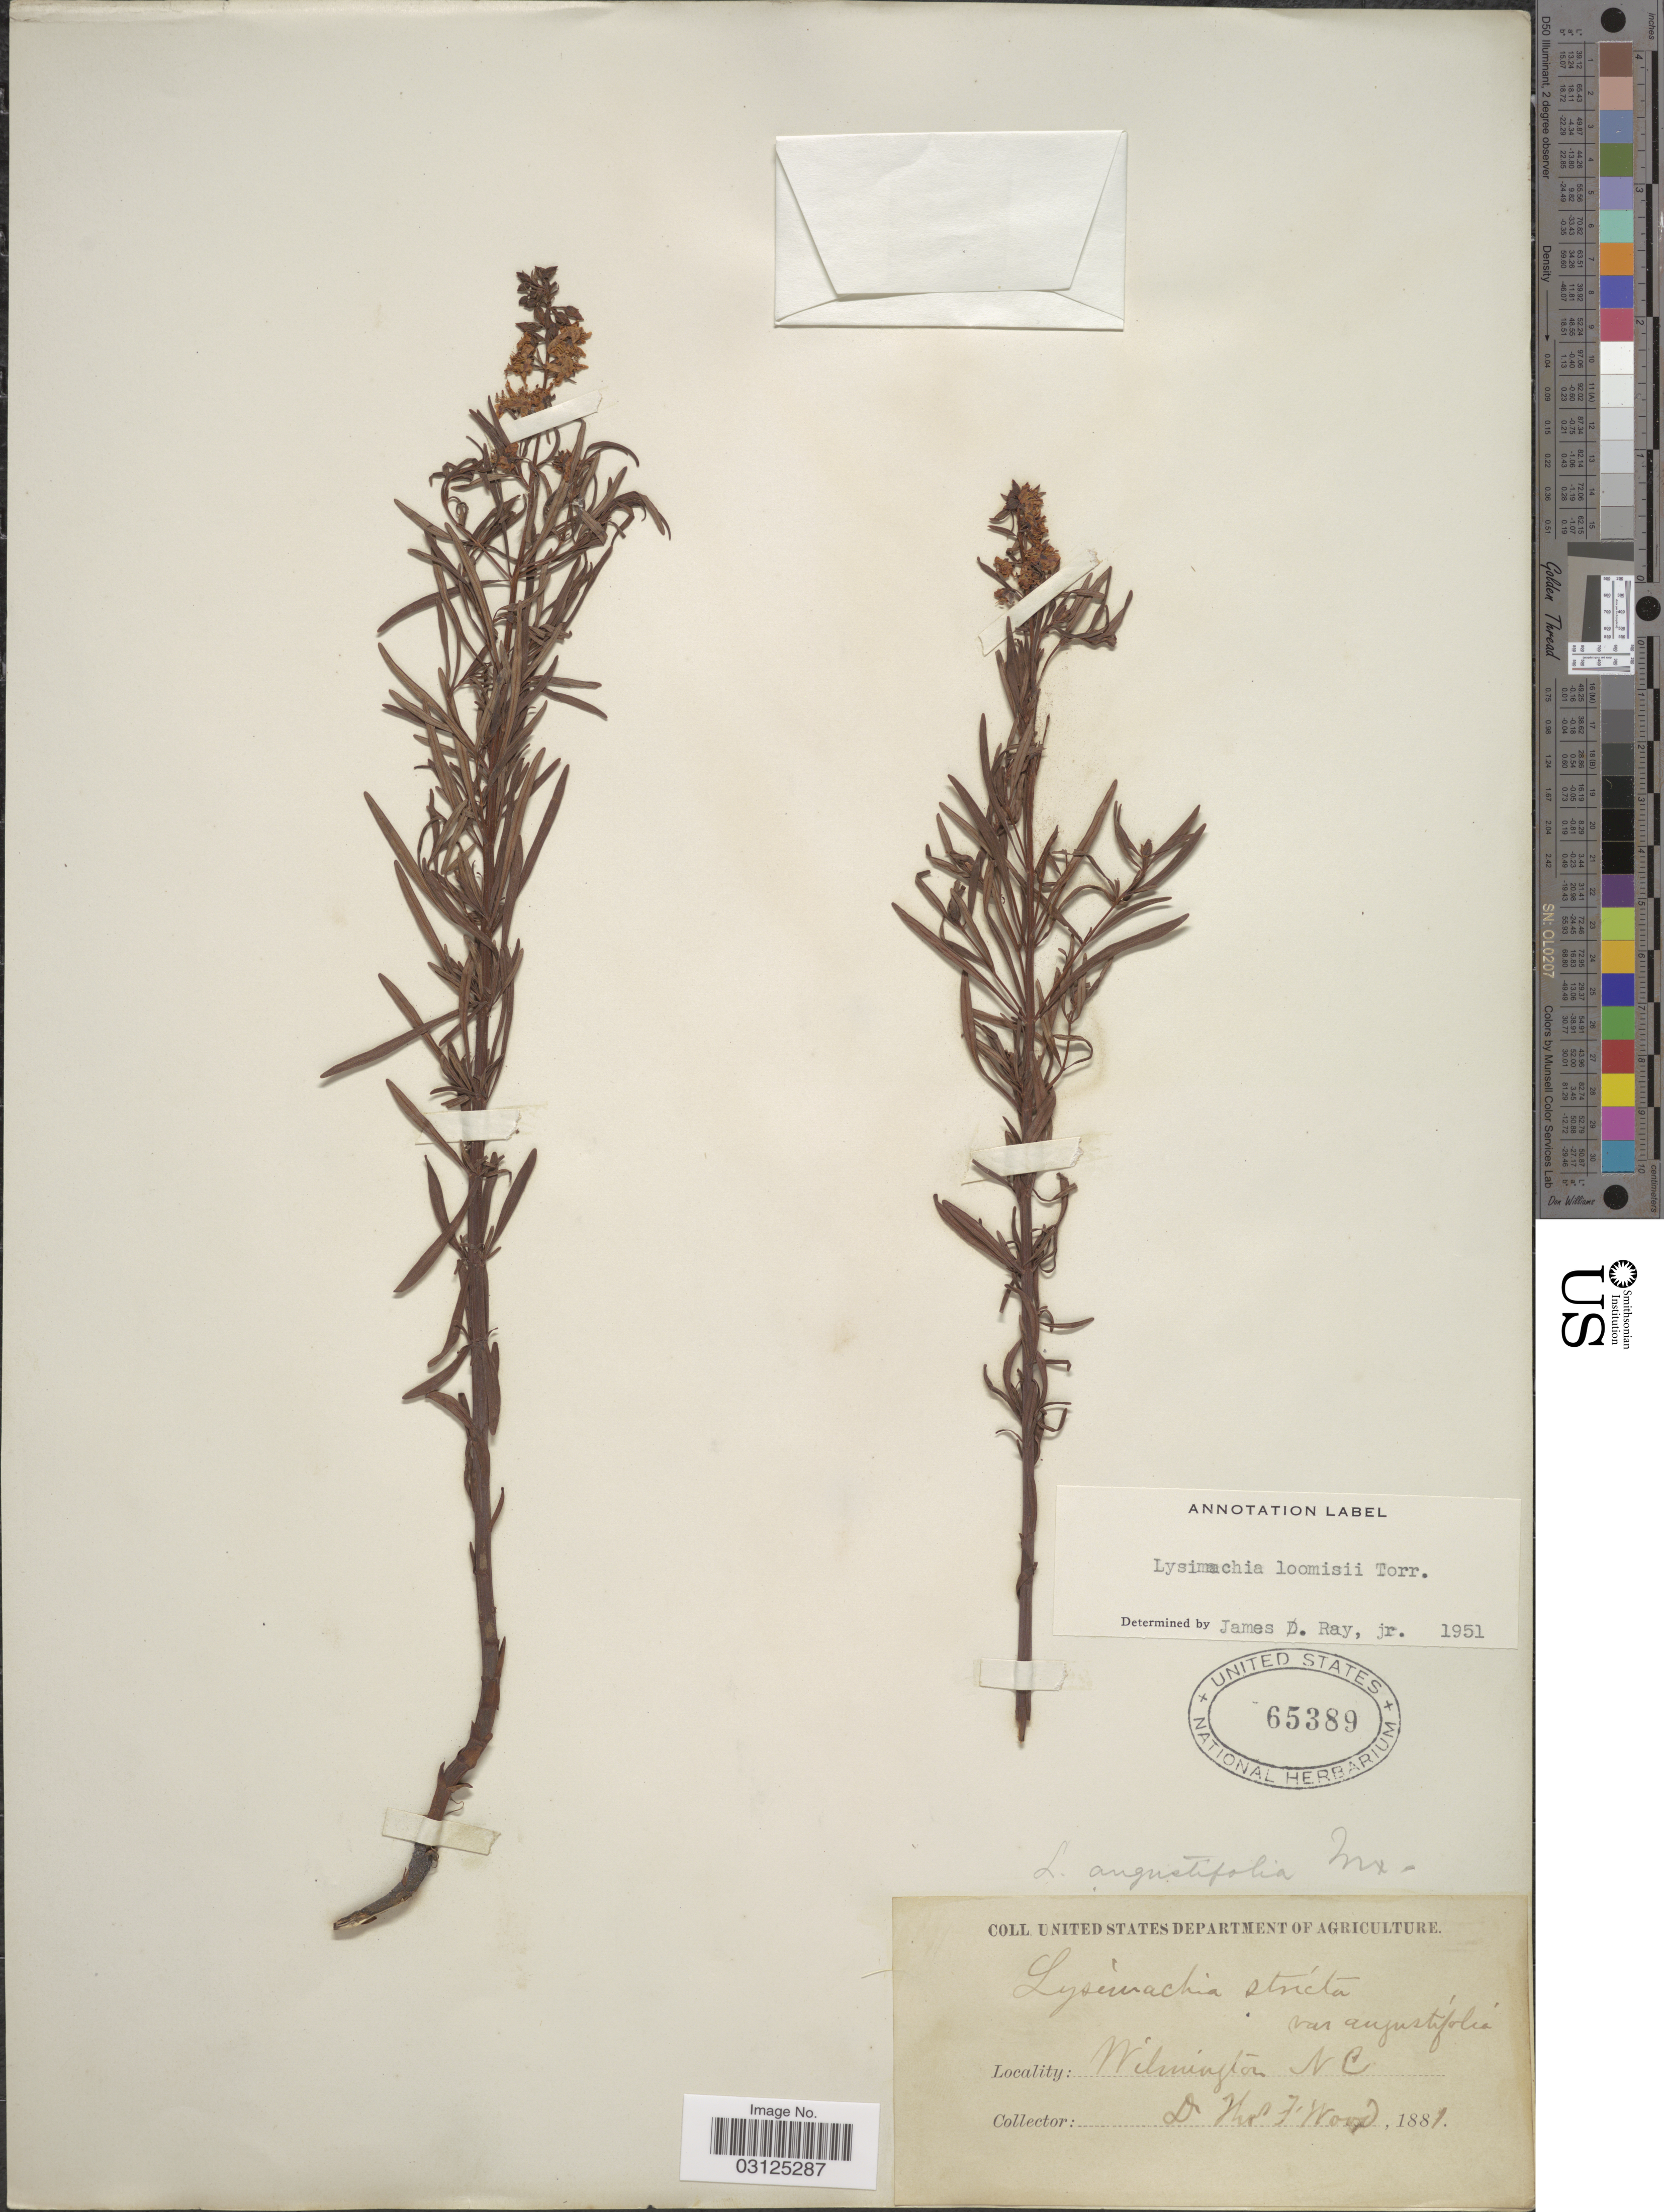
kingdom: Plantae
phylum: Tracheophyta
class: Magnoliopsida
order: Ericales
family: Primulaceae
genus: Lysimachia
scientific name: Lysimachia loomisii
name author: Torr.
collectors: T. F. Wood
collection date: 1881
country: United States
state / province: North Carolina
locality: Wilmington.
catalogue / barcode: US 65389